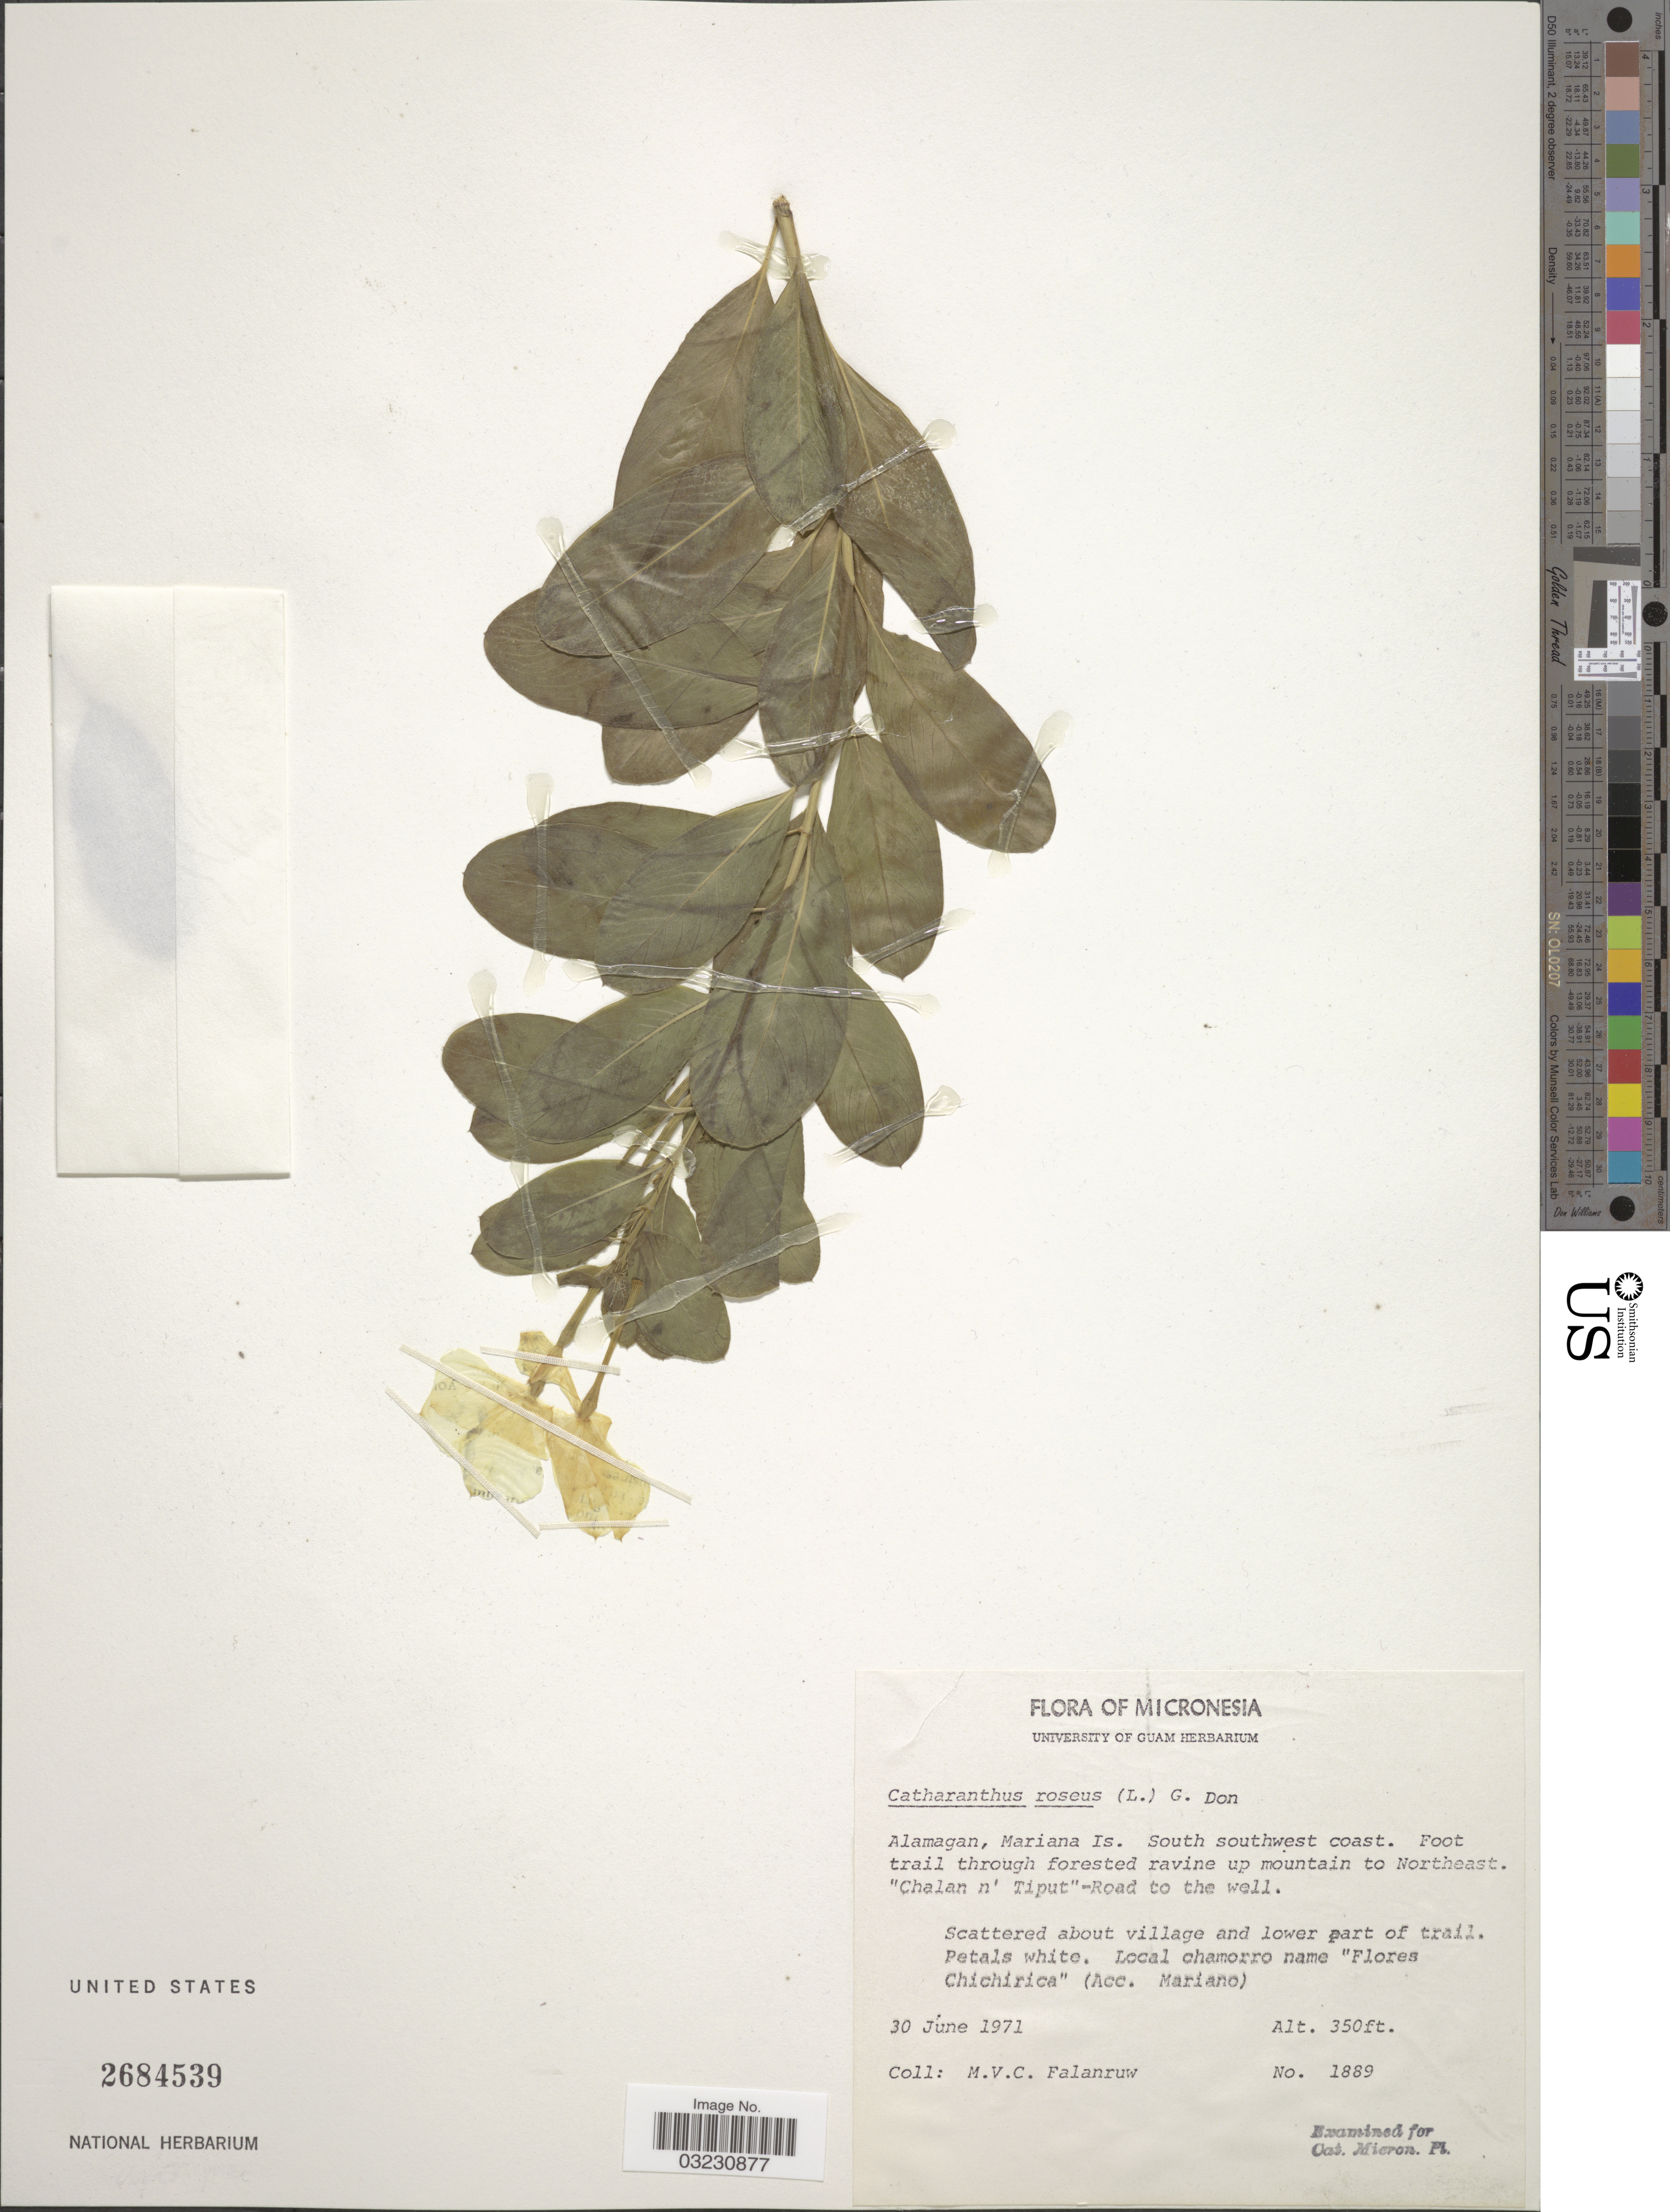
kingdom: Plantae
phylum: Tracheophyta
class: Magnoliopsida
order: Gentianales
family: Apocynaceae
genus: Catharanthus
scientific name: Catharanthus roseus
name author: (L.) G. Don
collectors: M. V. Falanruw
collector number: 1889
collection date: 1971-06-30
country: Northern Mariana Islands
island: Alamagan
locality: Alamagan, Mariana Is. South southwest coast. Foot trail through forested ravine up mountain to Northeast. "Chalan n' Tiput"- Road to the well. About village and lower part of trail.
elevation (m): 107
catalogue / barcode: US 2684539